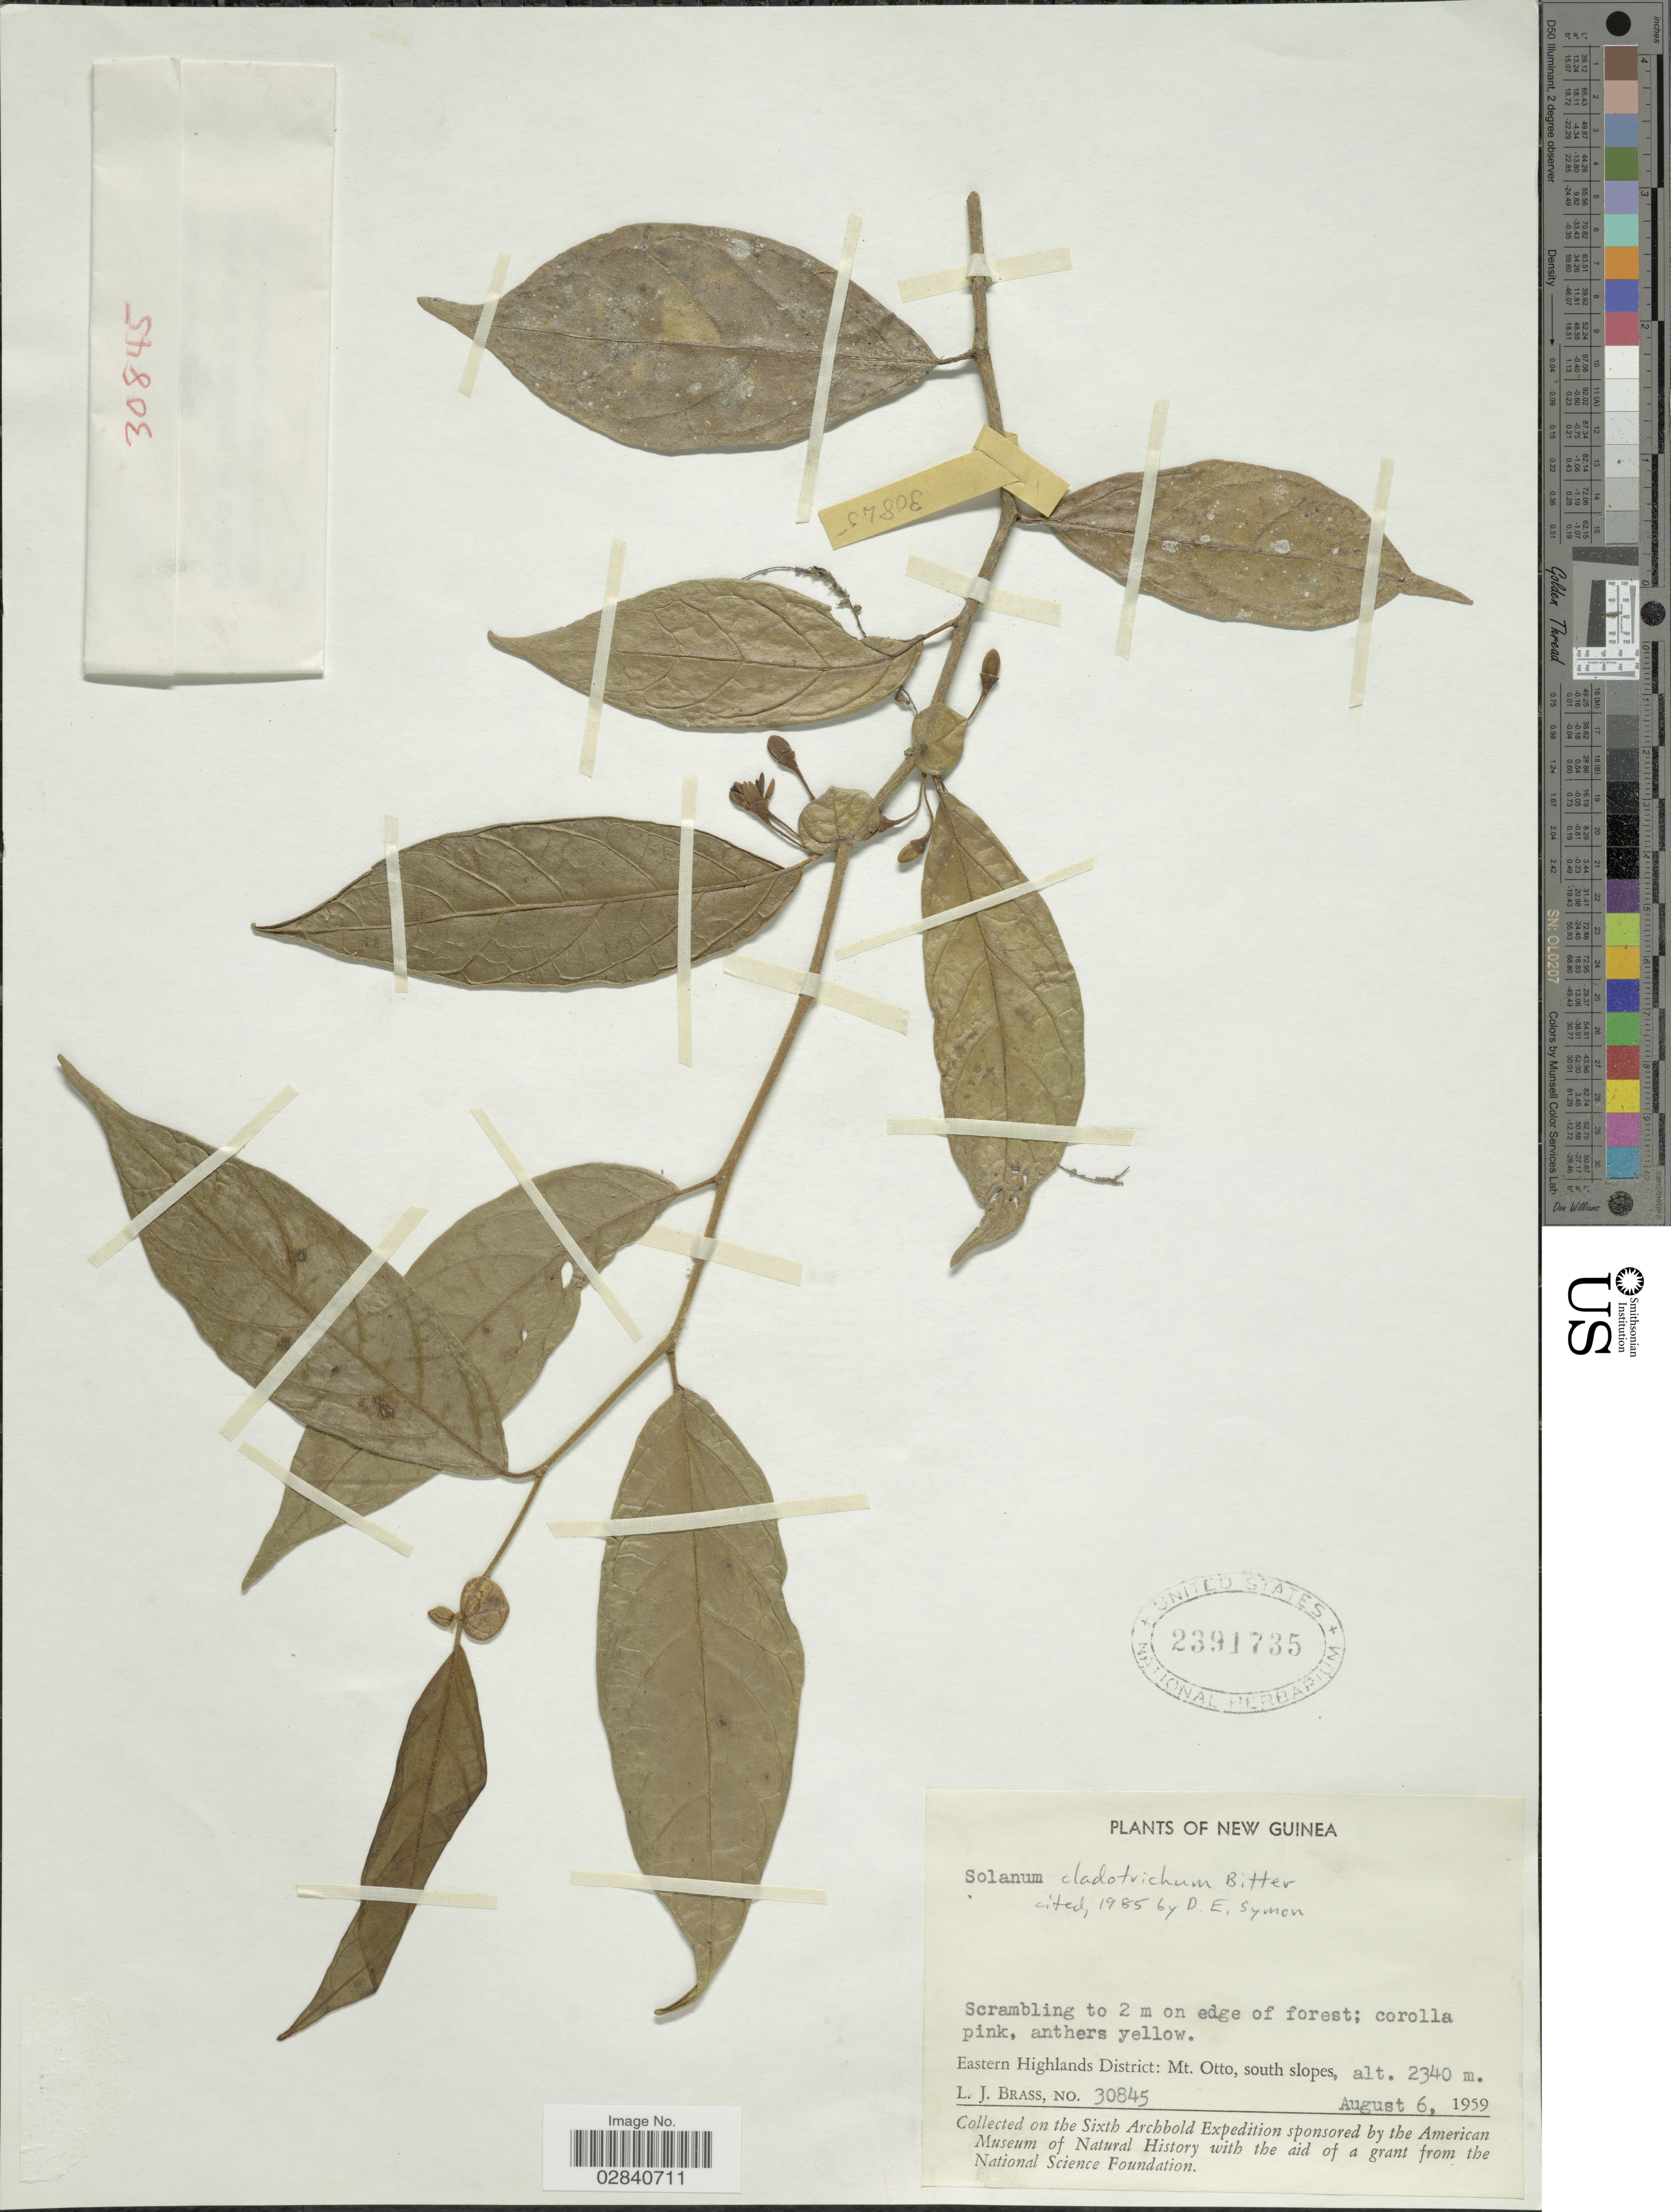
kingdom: Plantae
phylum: Tracheophyta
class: Magnoliopsida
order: Solanales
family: Solanaceae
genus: Lycianthes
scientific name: Lycianthes cladotrichota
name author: (Bitter) Bitter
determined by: Knapp, S. D.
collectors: L. J. Brass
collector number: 30845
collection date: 1959-08-06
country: Papua New Guinea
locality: New Guinea. Eastern Highlands District: Mt. Otto, south slopes.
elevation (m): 2340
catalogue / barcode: US 2391735